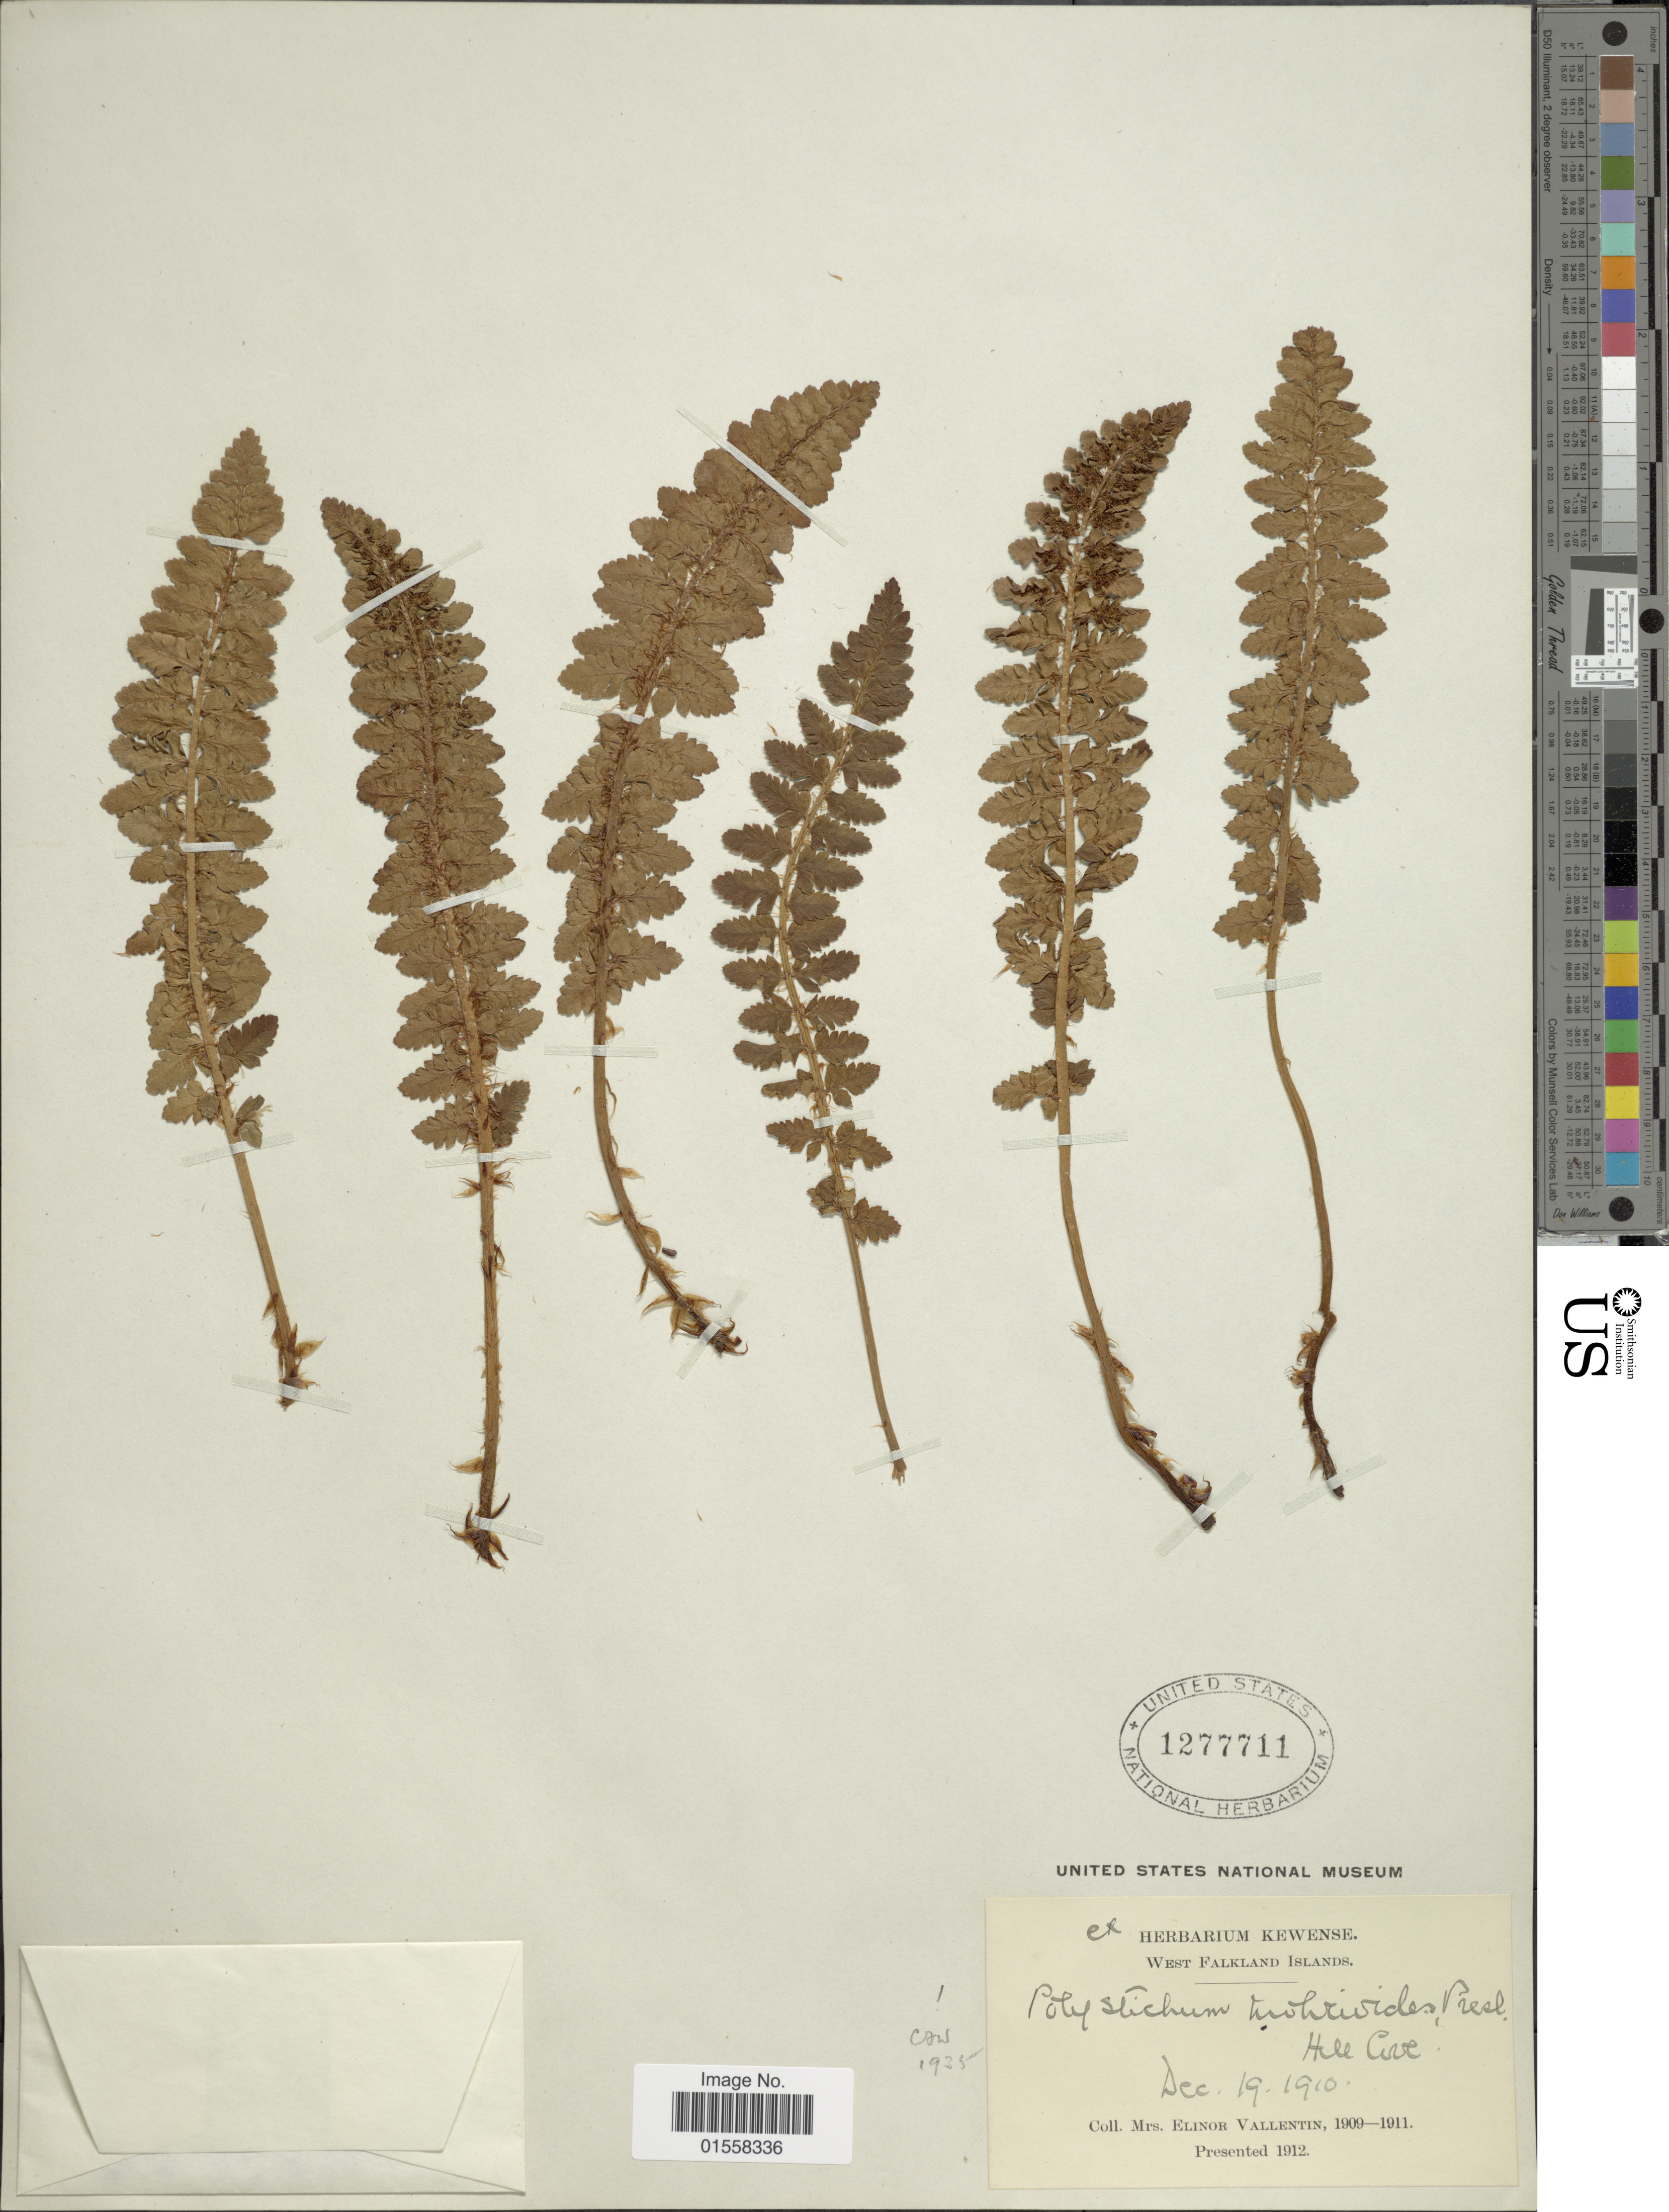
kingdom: Plantae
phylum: Tracheophyta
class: Polypodiopsida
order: Polypodiales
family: Dryopteridaceae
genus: Polystichum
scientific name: Polystichum mohrioides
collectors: E. Vallentin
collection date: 1910-12-19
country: Falkland Islands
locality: West Falkland Islands.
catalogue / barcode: US 1277711